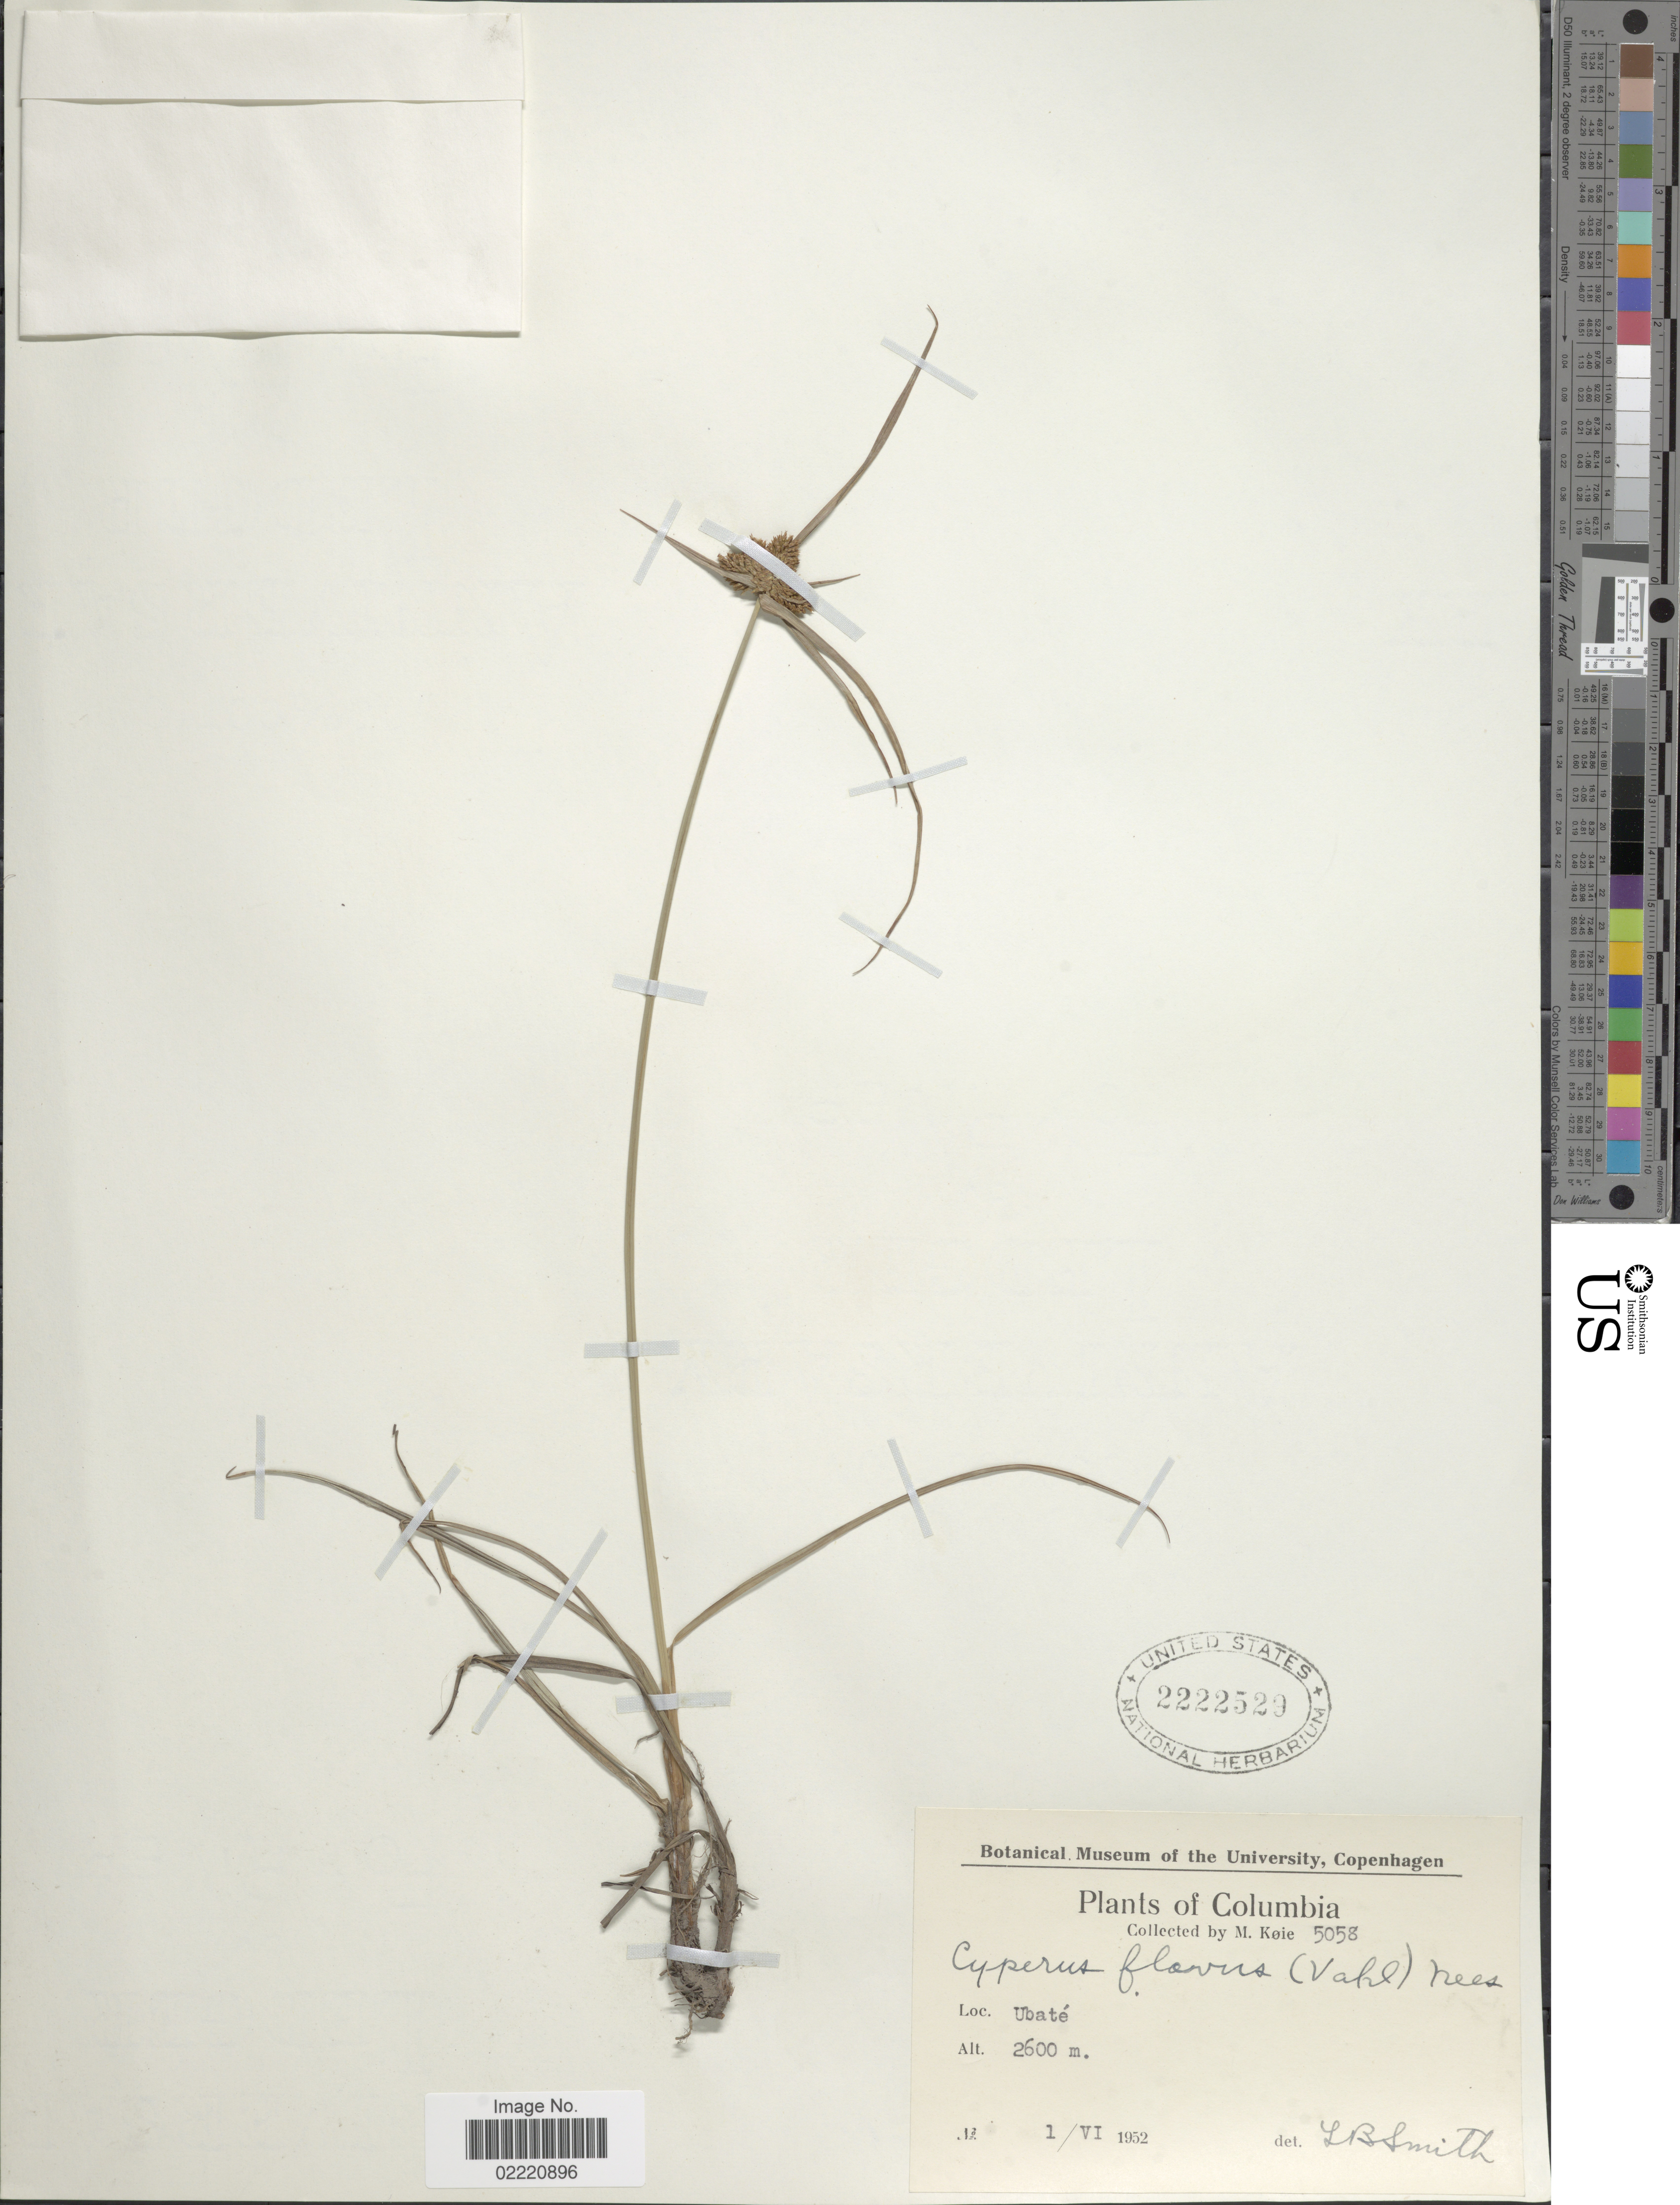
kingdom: Plantae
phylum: Tracheophyta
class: Liliopsida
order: Poales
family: Cyperaceae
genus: Cyperus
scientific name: Cyperus aggregatus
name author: (Willd.) Endl.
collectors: M. Köie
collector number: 5058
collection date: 1952-06-01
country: Colombia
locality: Ubaté.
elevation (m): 2600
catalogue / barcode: US 2222529